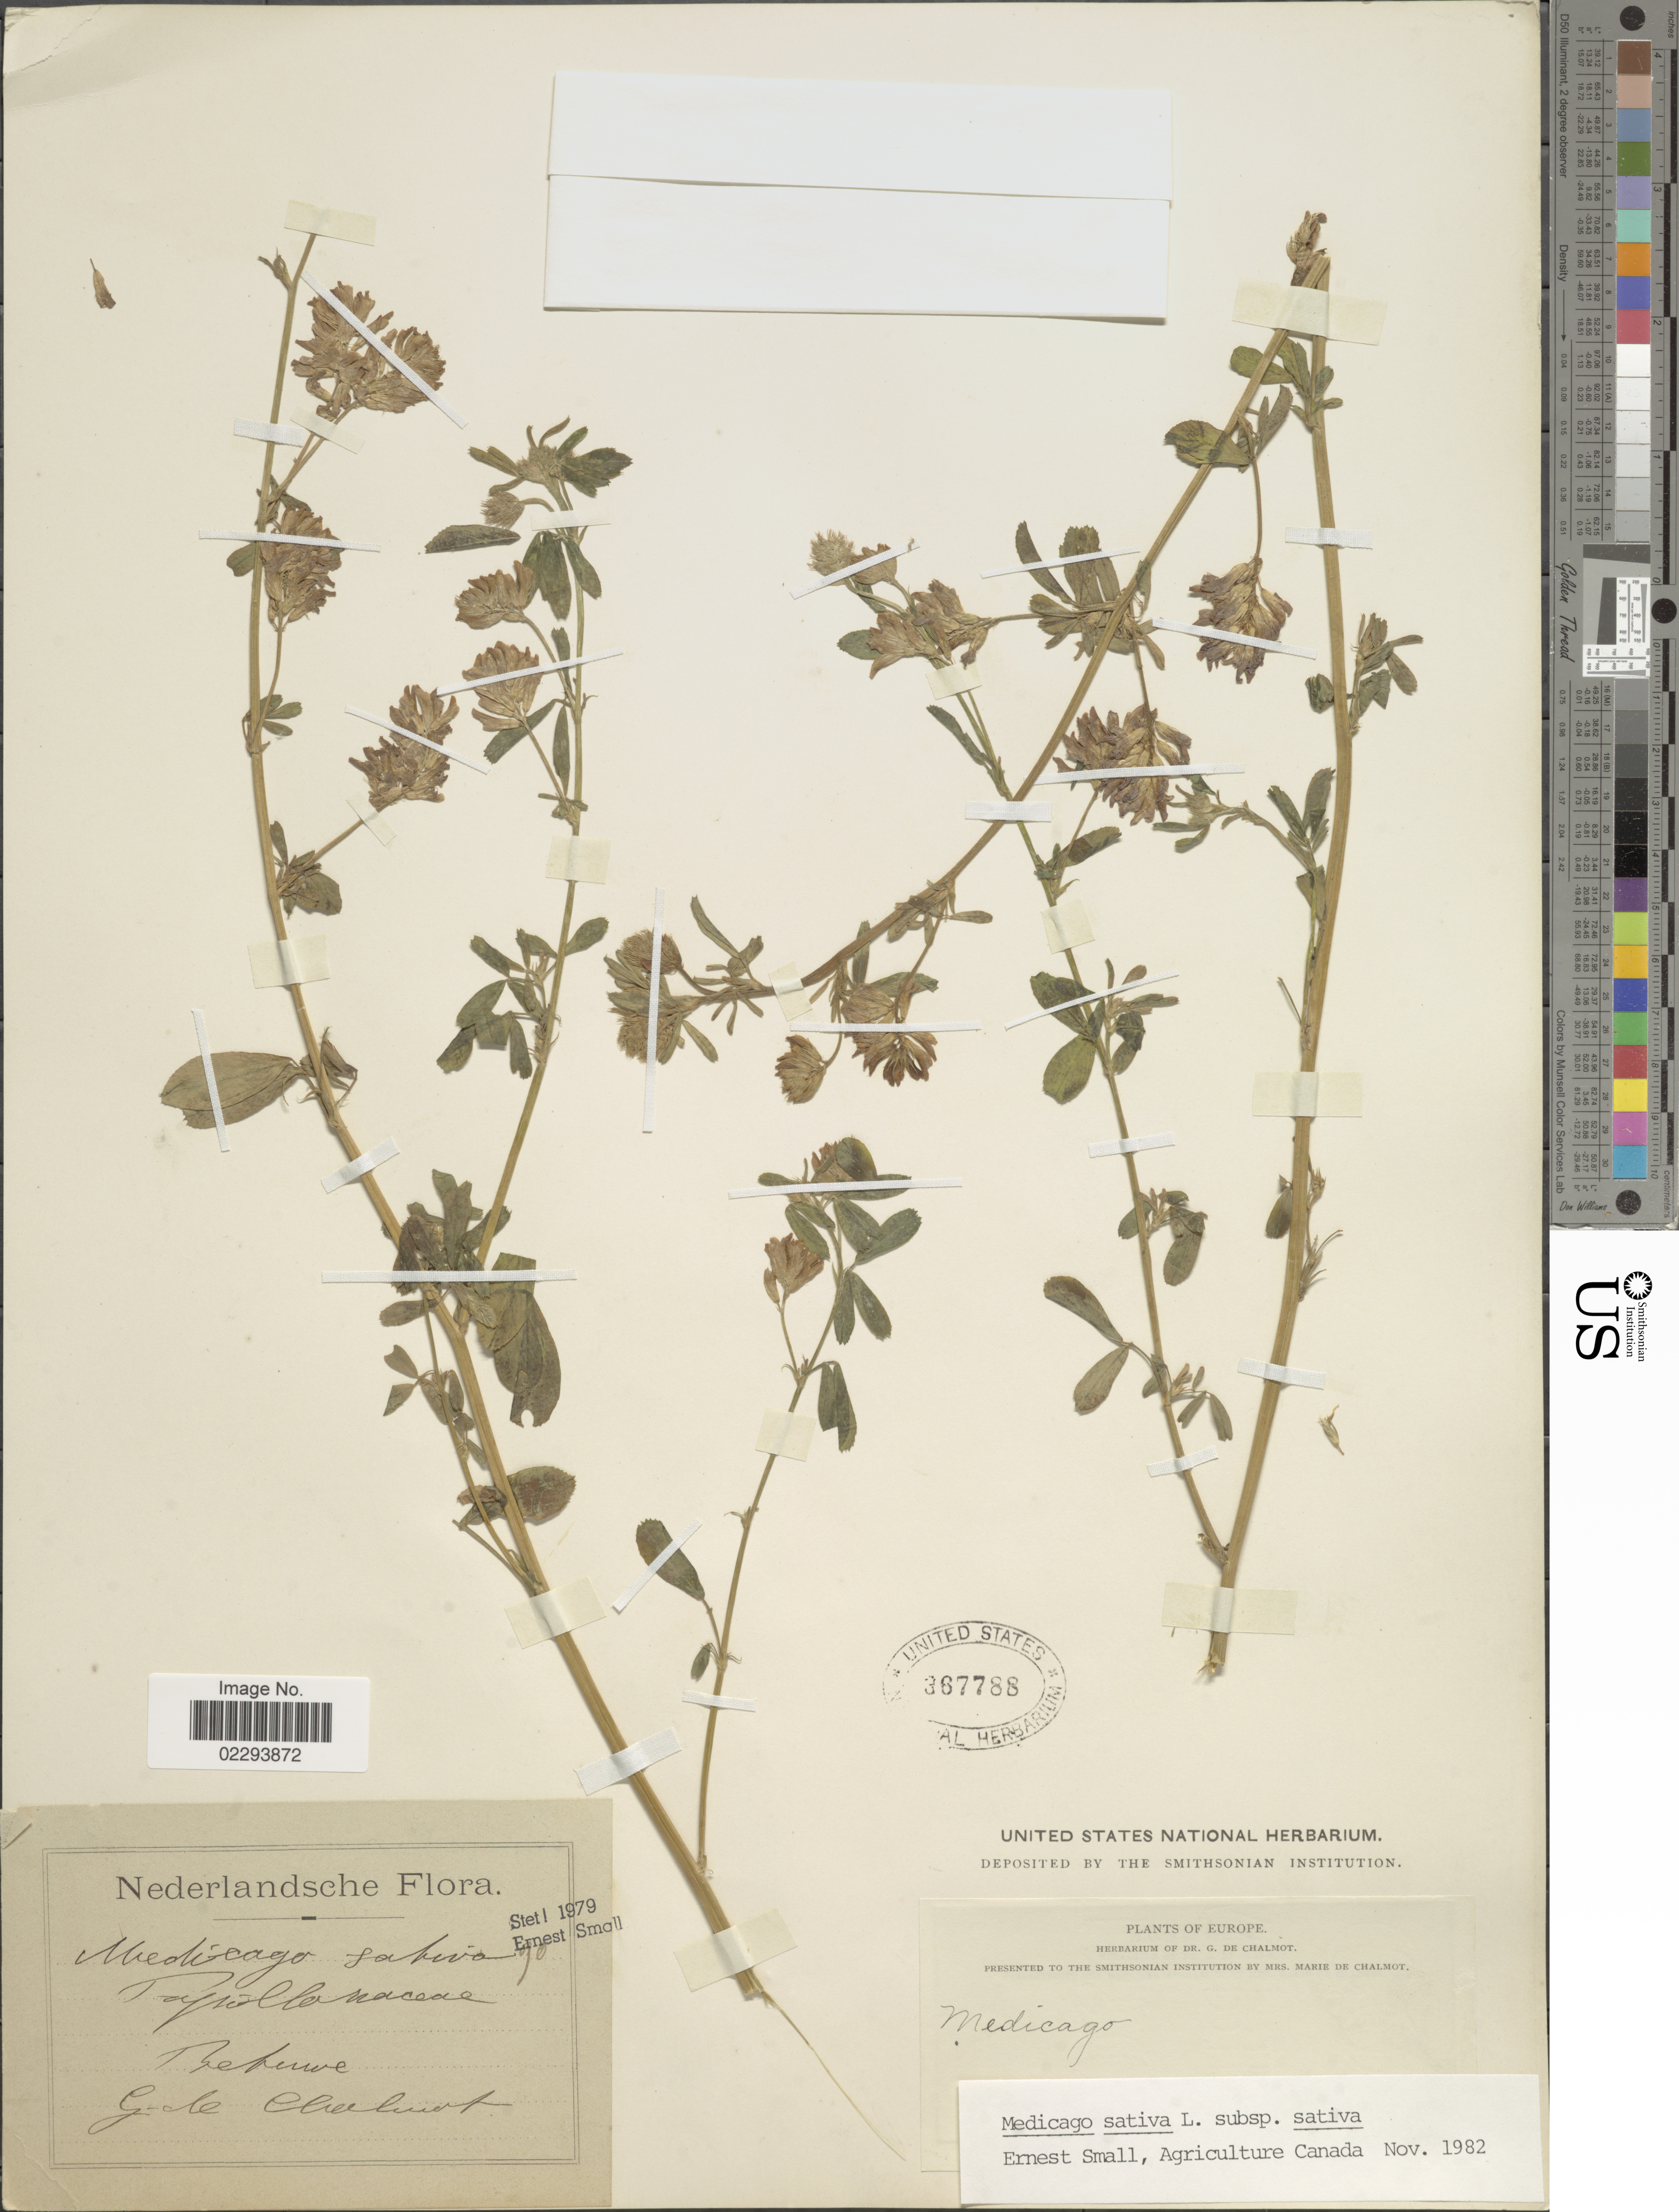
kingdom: Plantae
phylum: Tracheophyta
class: Magnoliopsida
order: Fabales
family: Fabaceae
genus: Medicago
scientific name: Medicago sativa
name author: L.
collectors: G. de Chalmot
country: Netherlands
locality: Neerlansche, Betuwe.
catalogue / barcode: US 367788